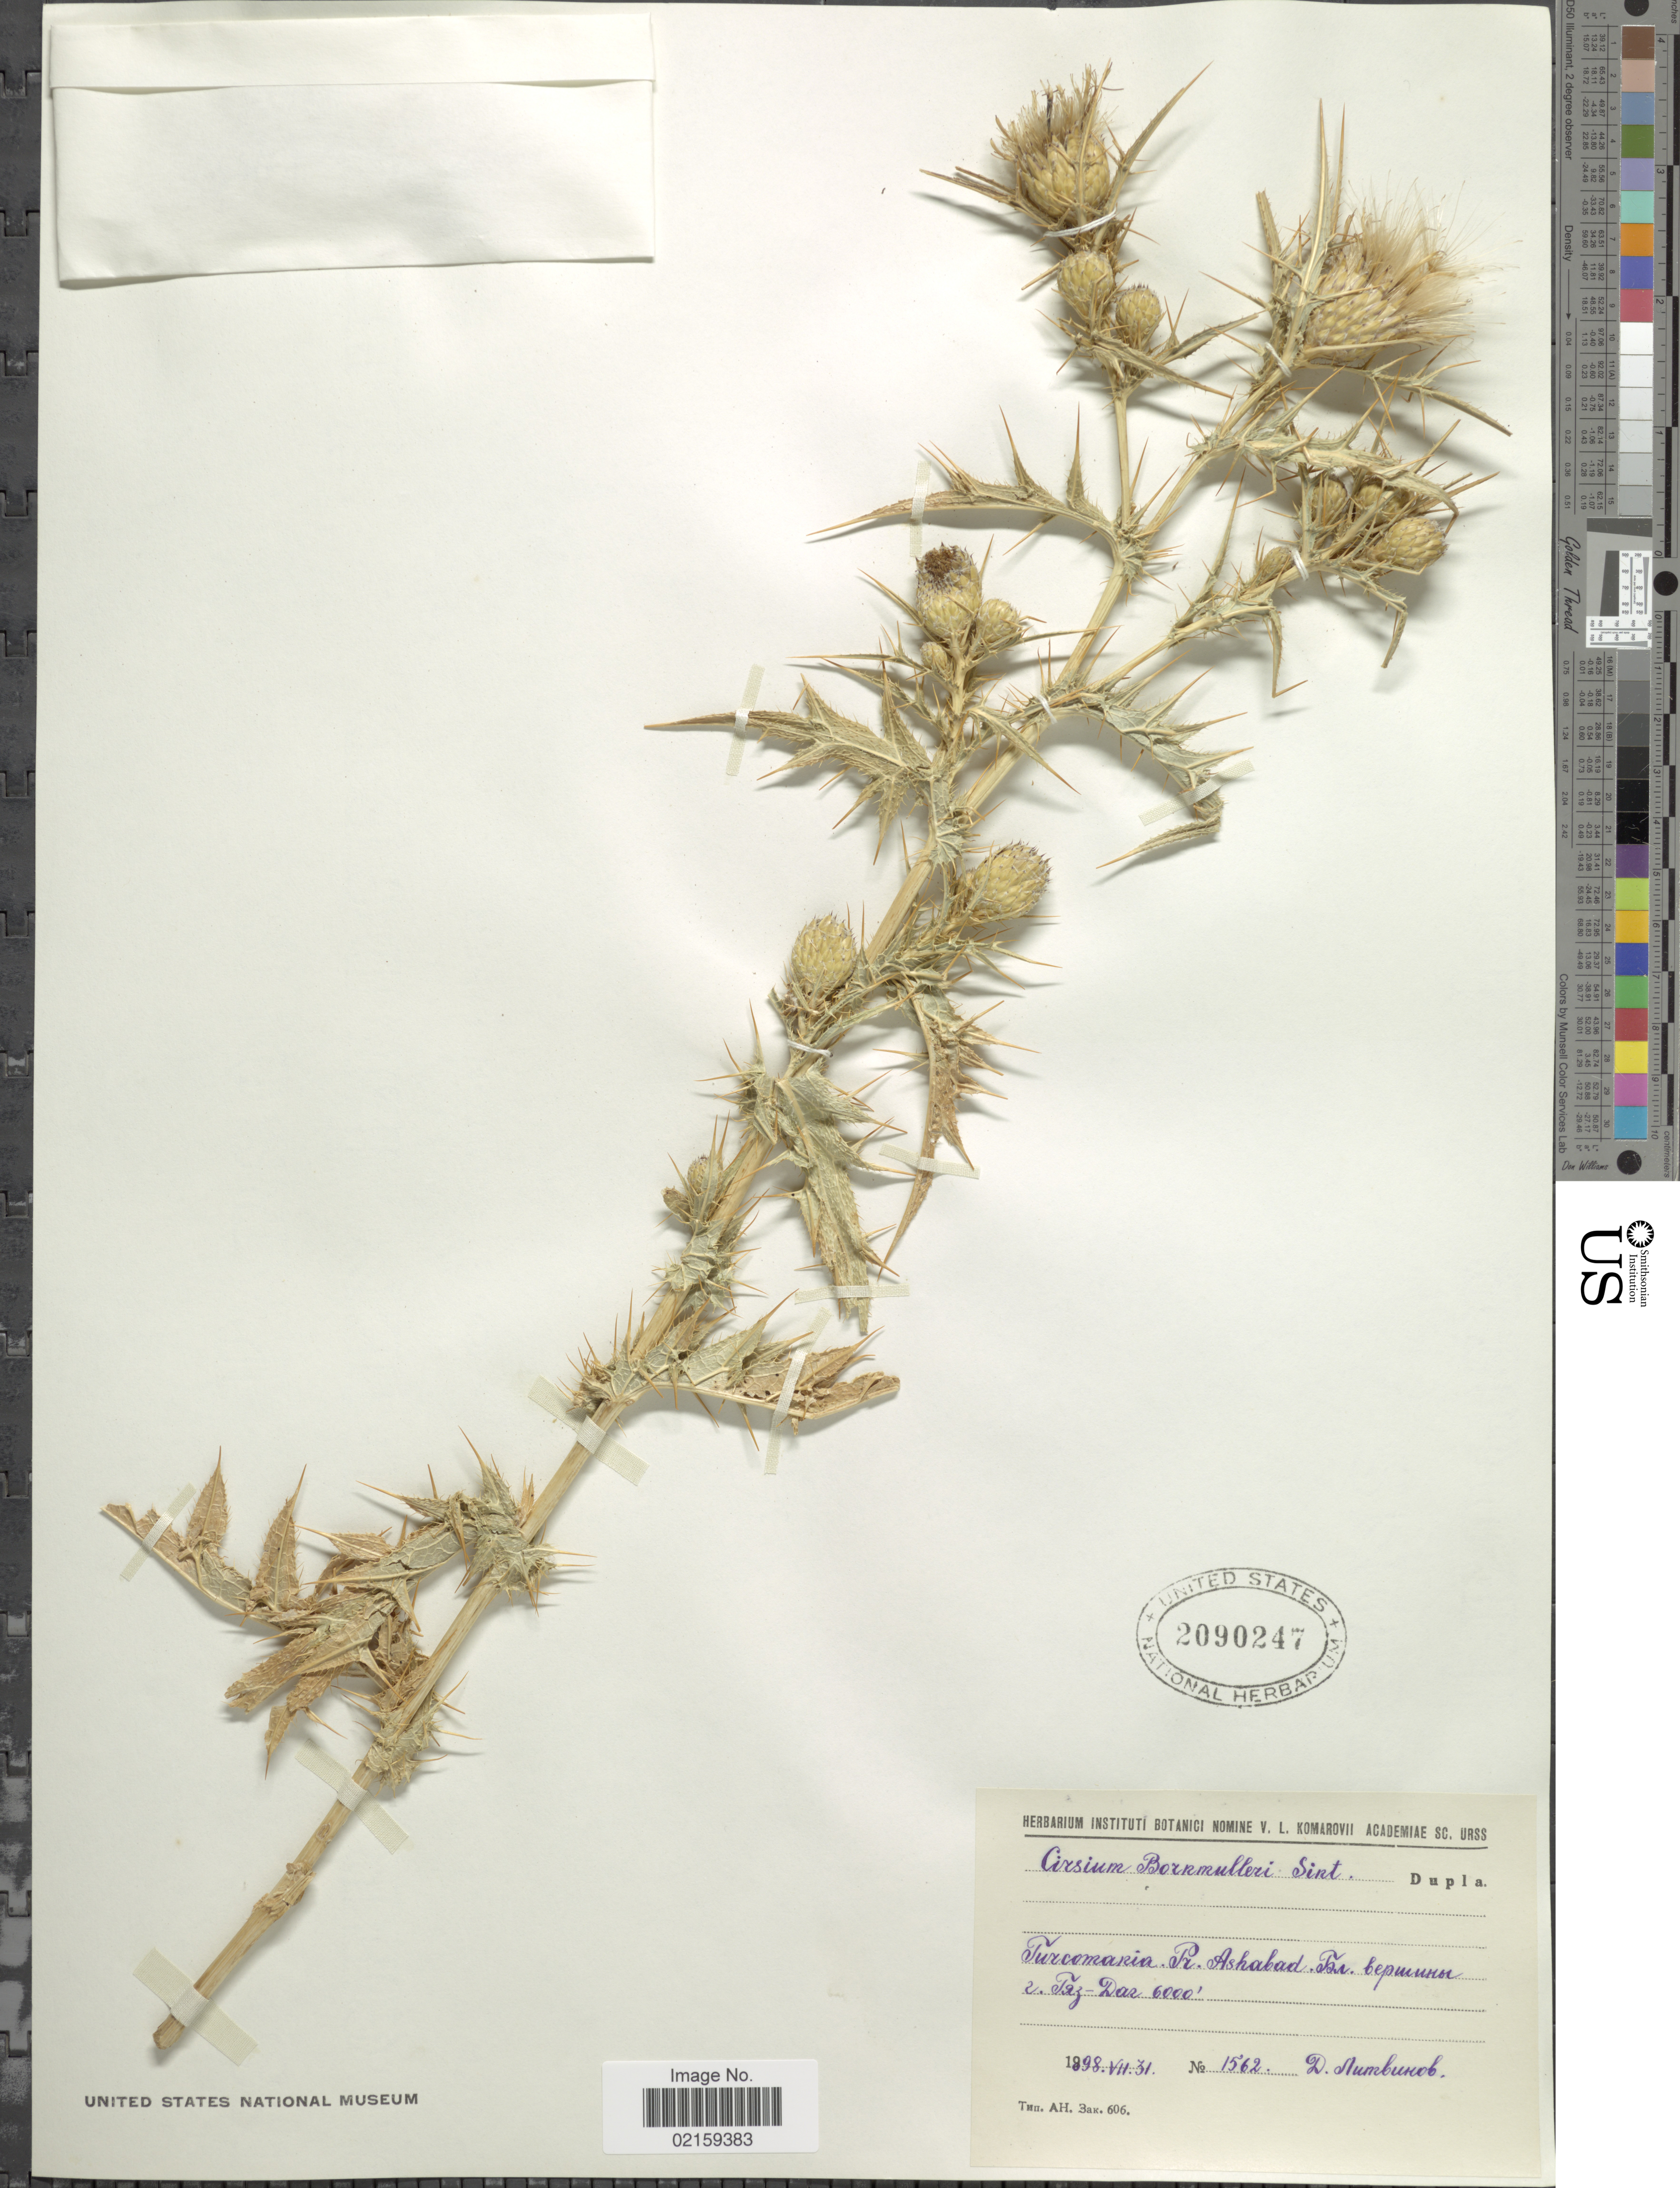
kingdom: Plantae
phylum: Tracheophyta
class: Magnoliopsida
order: Asterales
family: Asteraceae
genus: Cirsium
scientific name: Cirsium bornmuelleri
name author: Sint. & Bornm.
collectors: D. Numbunob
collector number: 1562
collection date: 1898-07-31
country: Turkey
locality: Turcomaria. Fr. Ashabad. Fr. Cepmunoc. r. Trz- Daz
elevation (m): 1829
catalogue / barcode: US 2090247